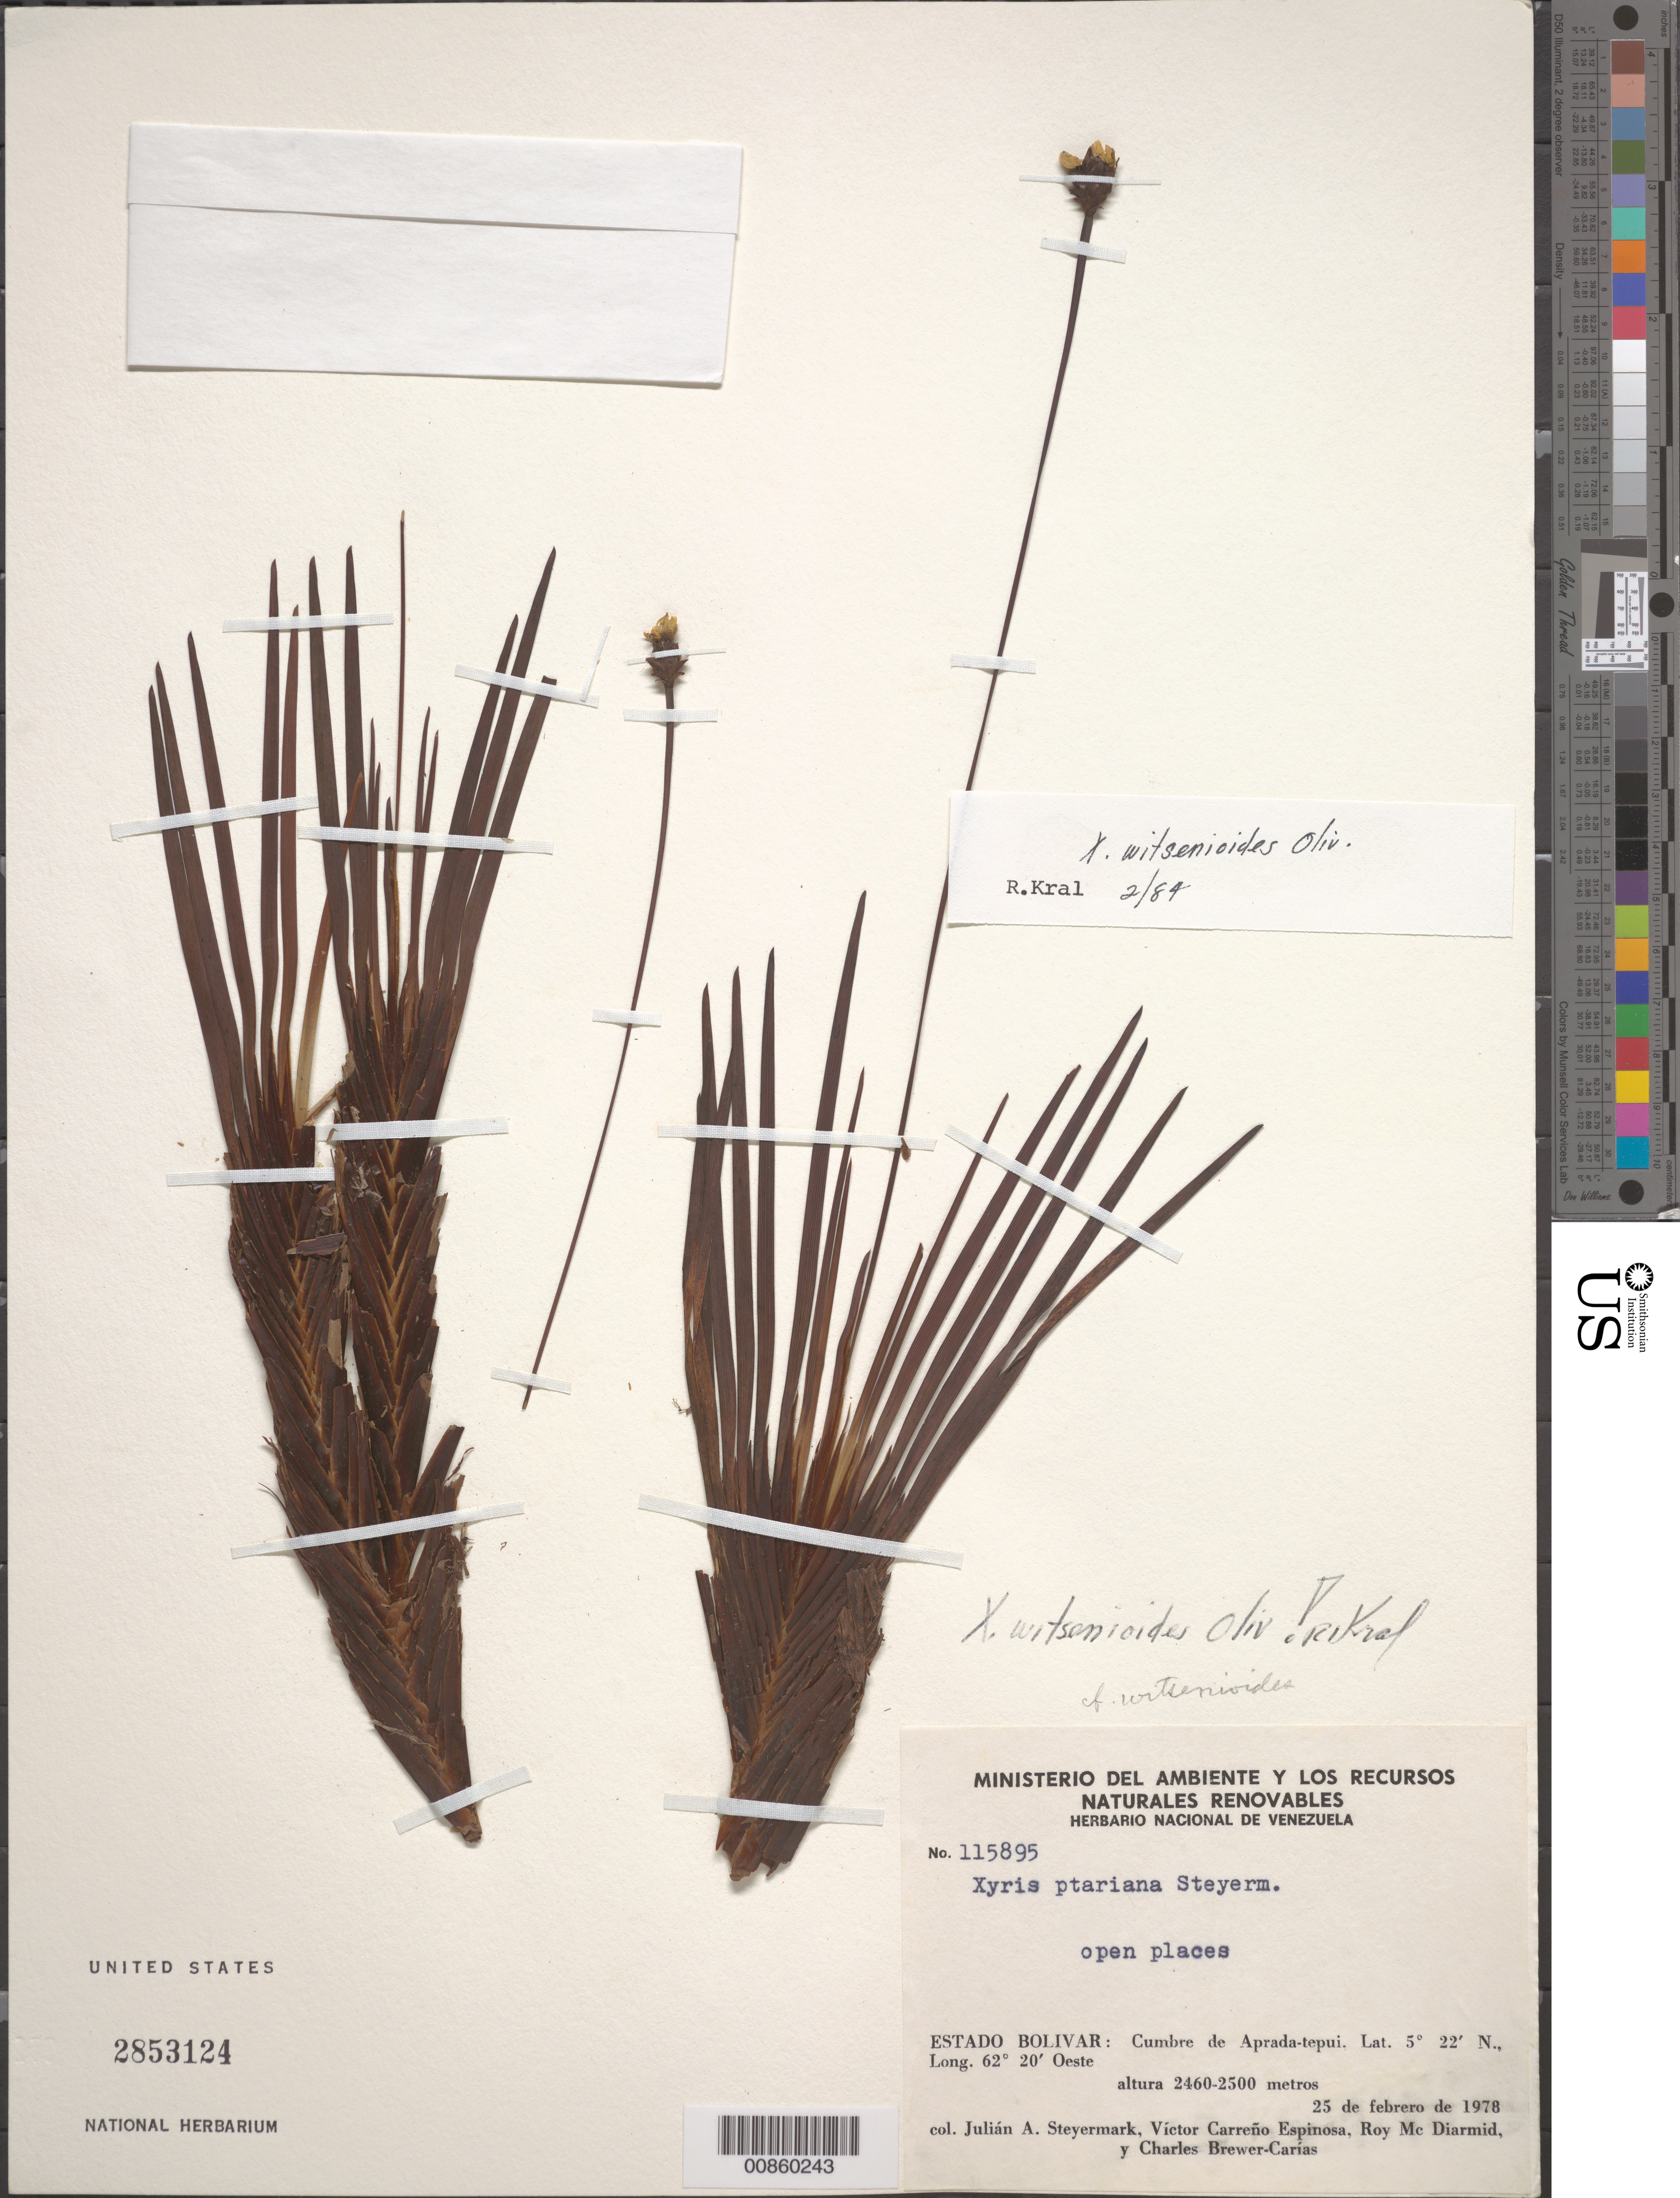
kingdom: Plantae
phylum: Tracheophyta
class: Liliopsida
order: Poales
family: Xyridaceae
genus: Xyris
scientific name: Xyris witsenioides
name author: Oliv. ex Thurn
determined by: Kral, Robert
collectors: J. Steyermark, V. Carreño E., R. Mc Diarmid & C. Brewer-Carias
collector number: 115895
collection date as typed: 25-Feb-78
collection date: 1978-02-25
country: Venezuela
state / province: Bolívar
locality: Aprada-tepuí, cumbre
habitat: Open places.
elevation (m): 2460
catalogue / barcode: US 2853124